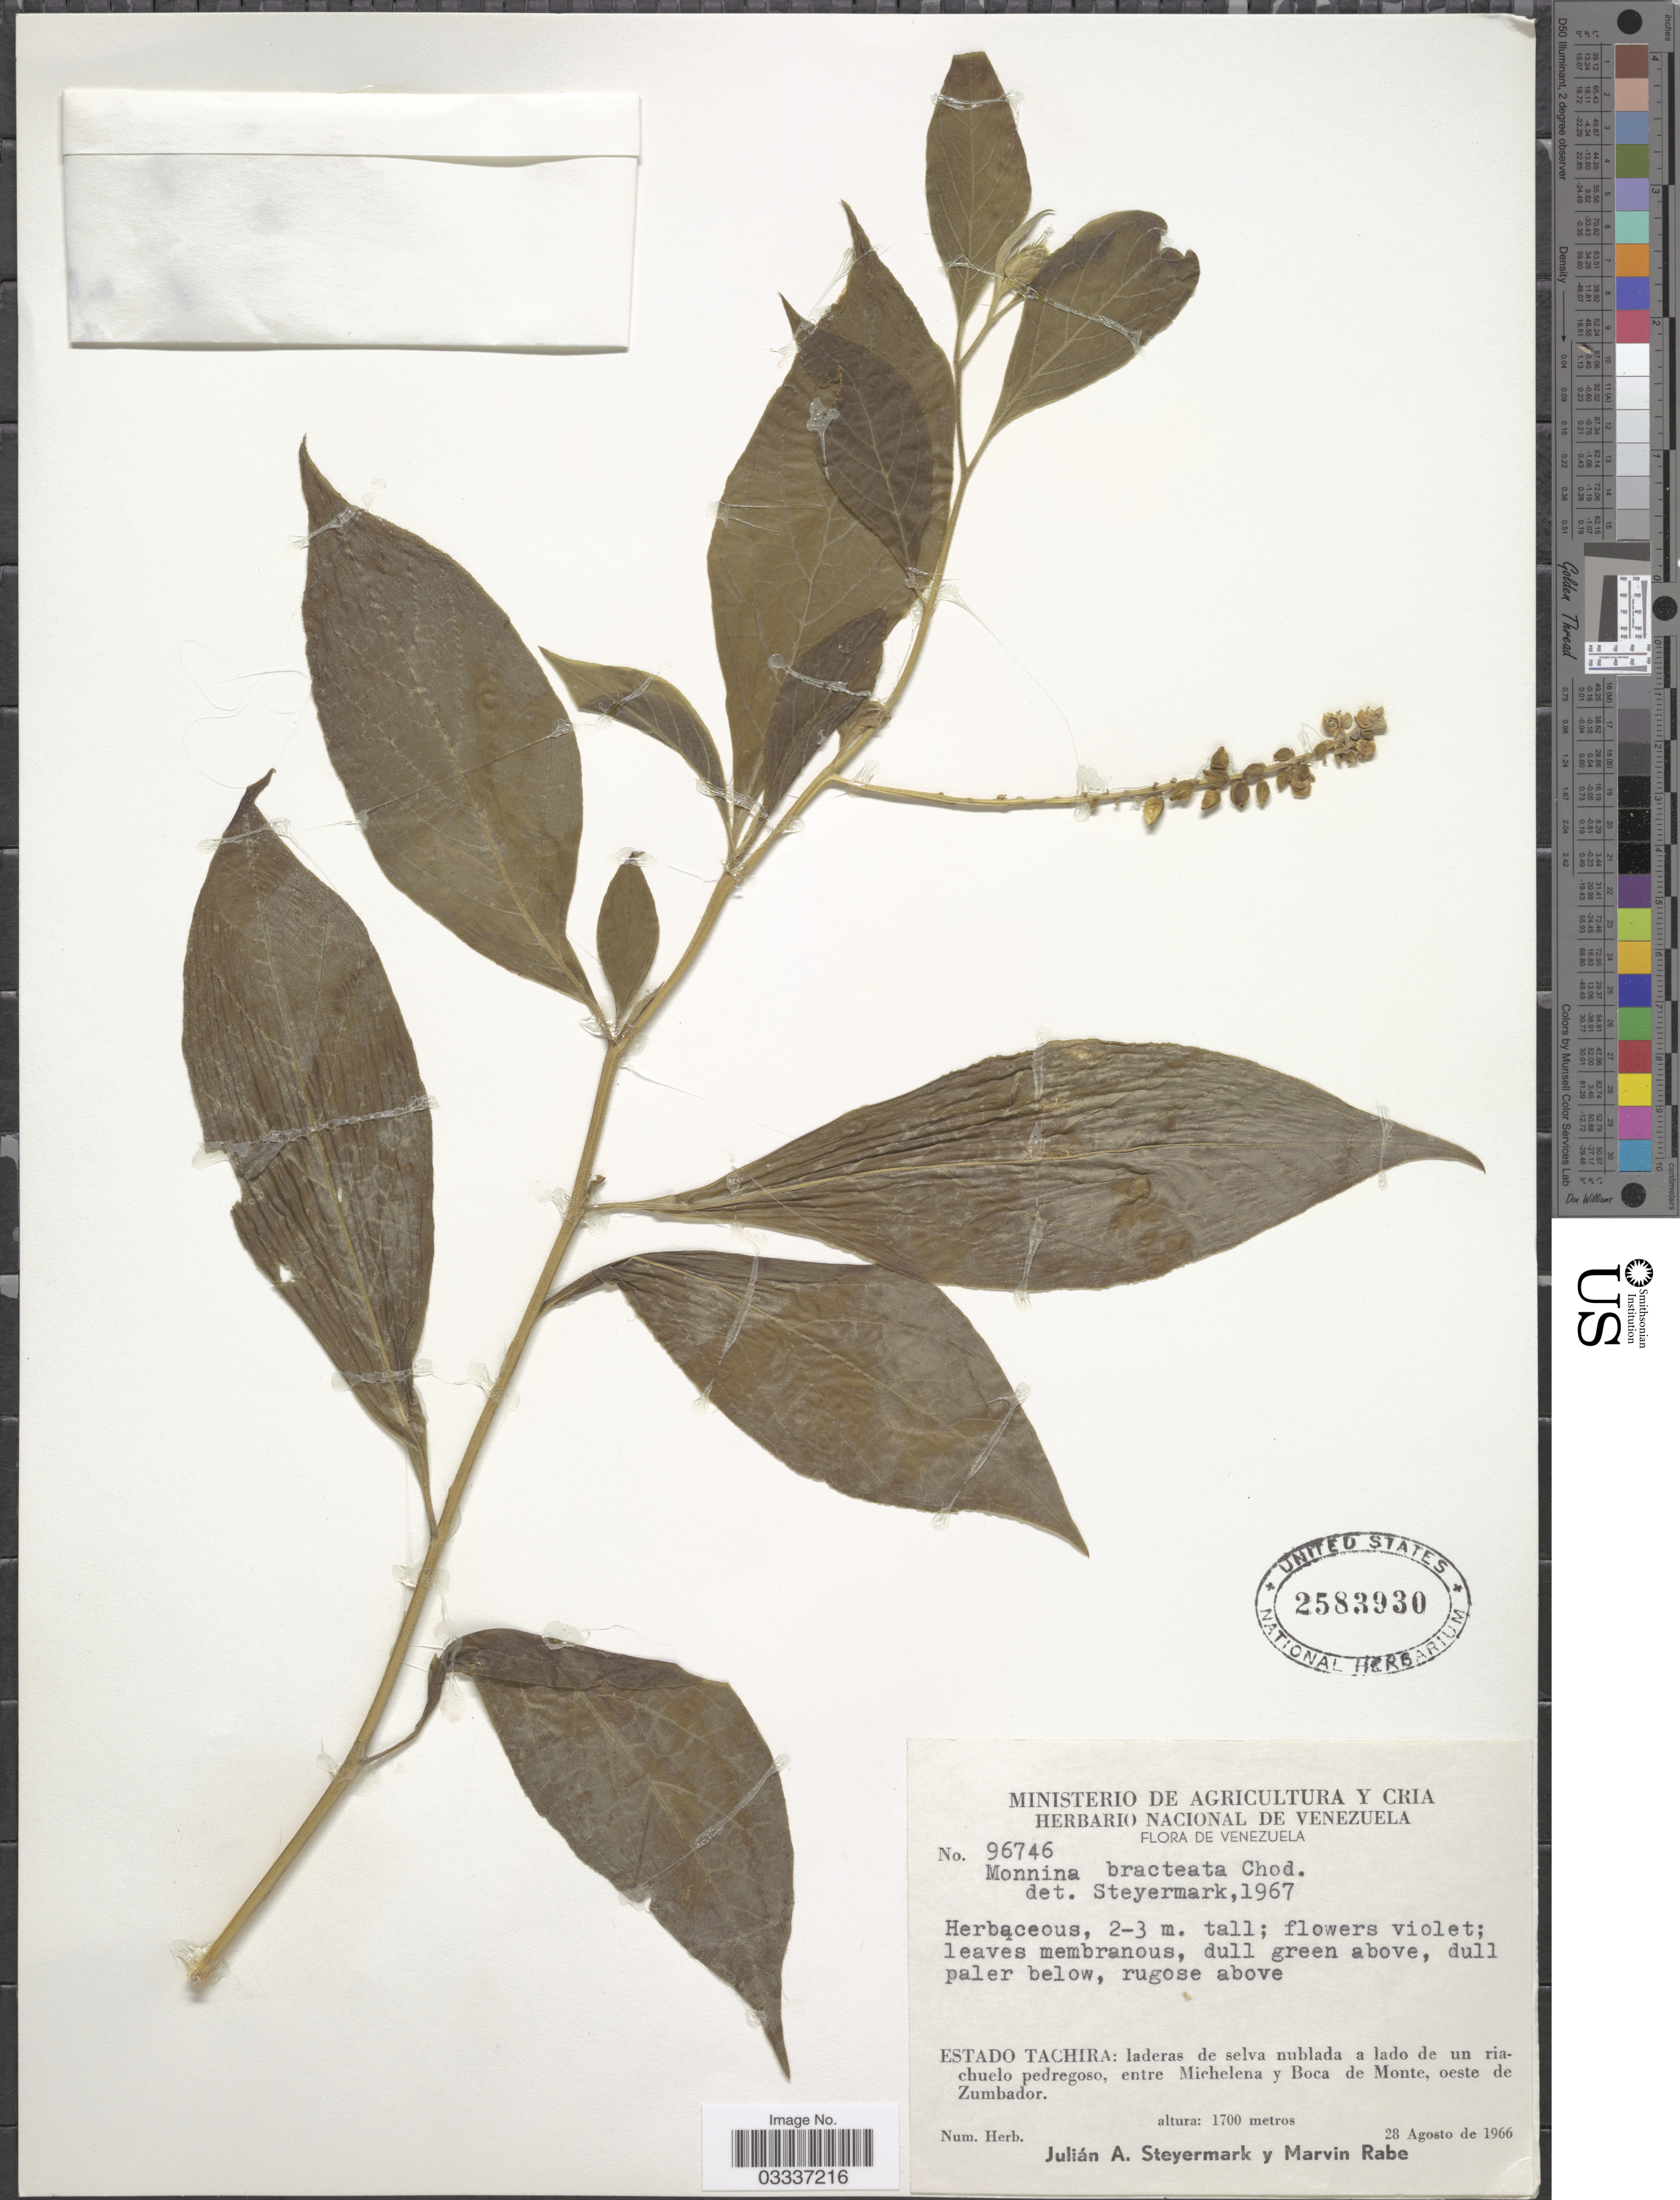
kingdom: Plantae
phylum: Tracheophyta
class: Magnoliopsida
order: Fabales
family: Polygalaceae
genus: Monnina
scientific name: Monnina bracteata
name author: Chodat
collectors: J. Steyermark & M. Rabe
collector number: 96746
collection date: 1966-08-28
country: Venezuela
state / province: Tachira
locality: Laderas de selva nublada a lado de un riachuelo pedregoso, entre Michelena y Boca de Monte, oeste de Zumbador.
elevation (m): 1700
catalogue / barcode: US 2583930